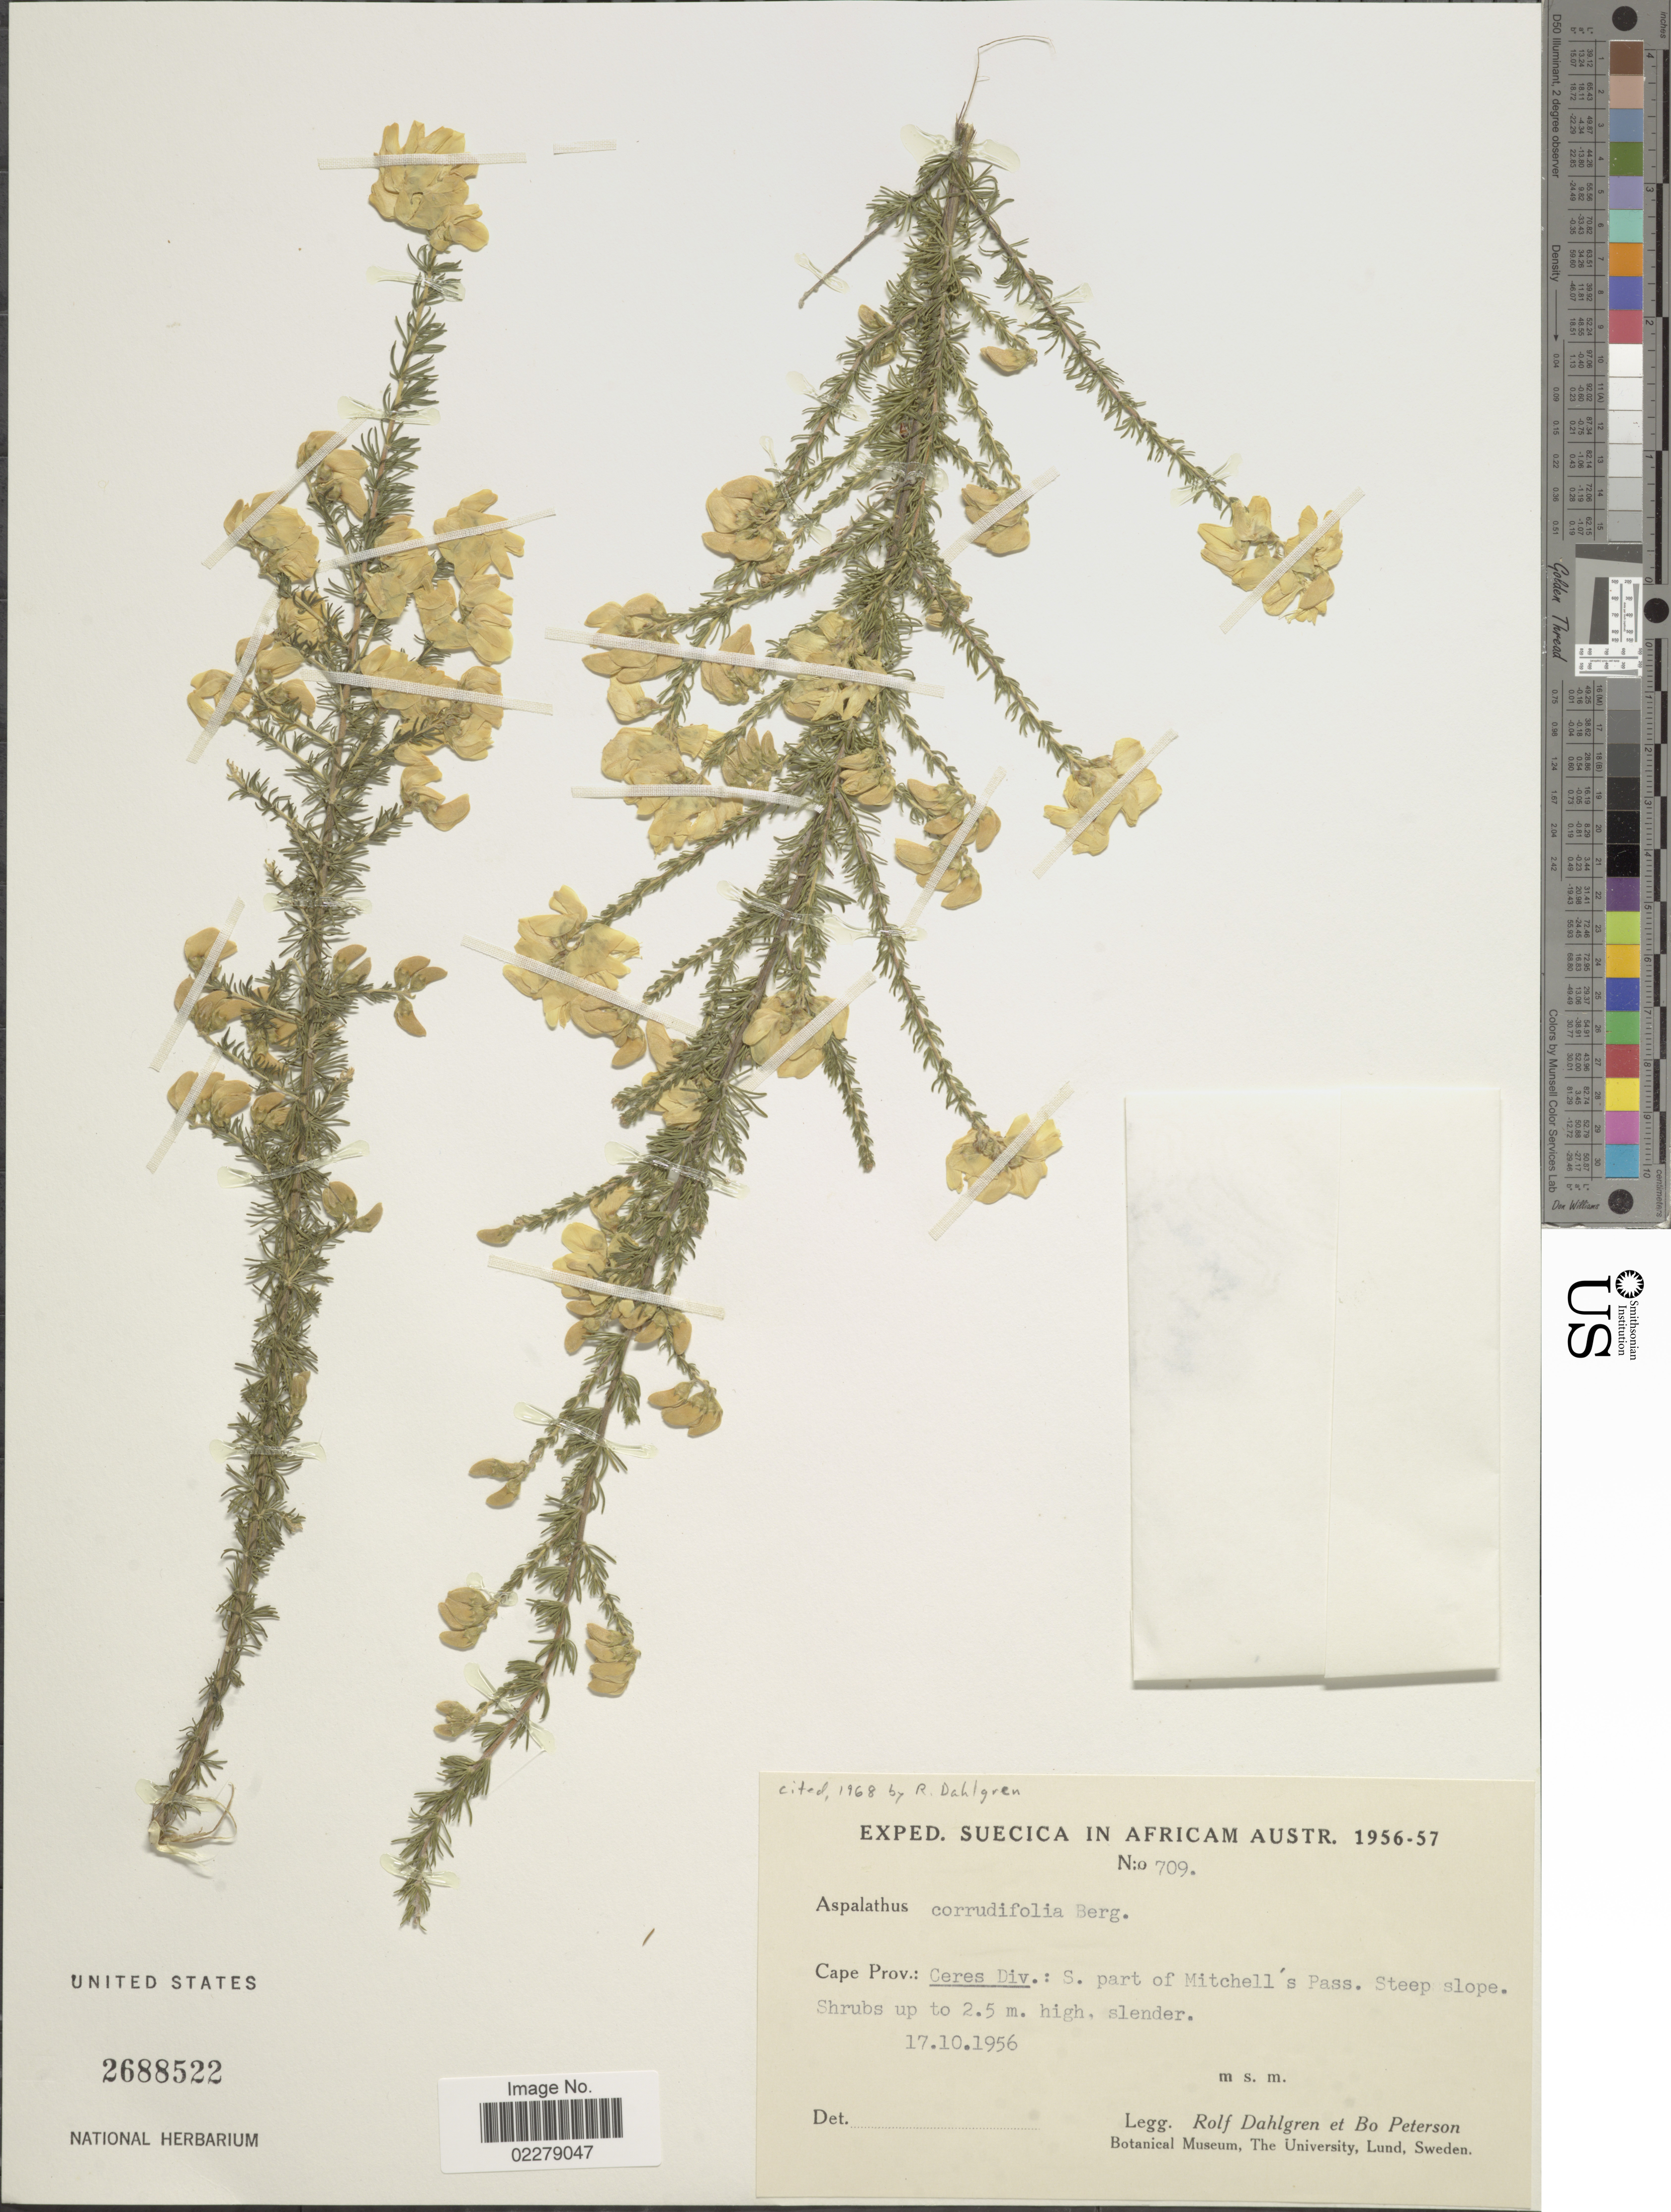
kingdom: Plantae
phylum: Tracheophyta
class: Magnoliopsida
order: Fabales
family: Fabaceae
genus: Aspalathus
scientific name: Aspalathus corrudifolia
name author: P.J. Bergius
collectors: R. Dahlgren & B. H. Peterson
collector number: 709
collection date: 1956-10-17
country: South Africa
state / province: Western Cape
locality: Ceres Div.: S. part of Mitchell's Pass.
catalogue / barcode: US 2688522